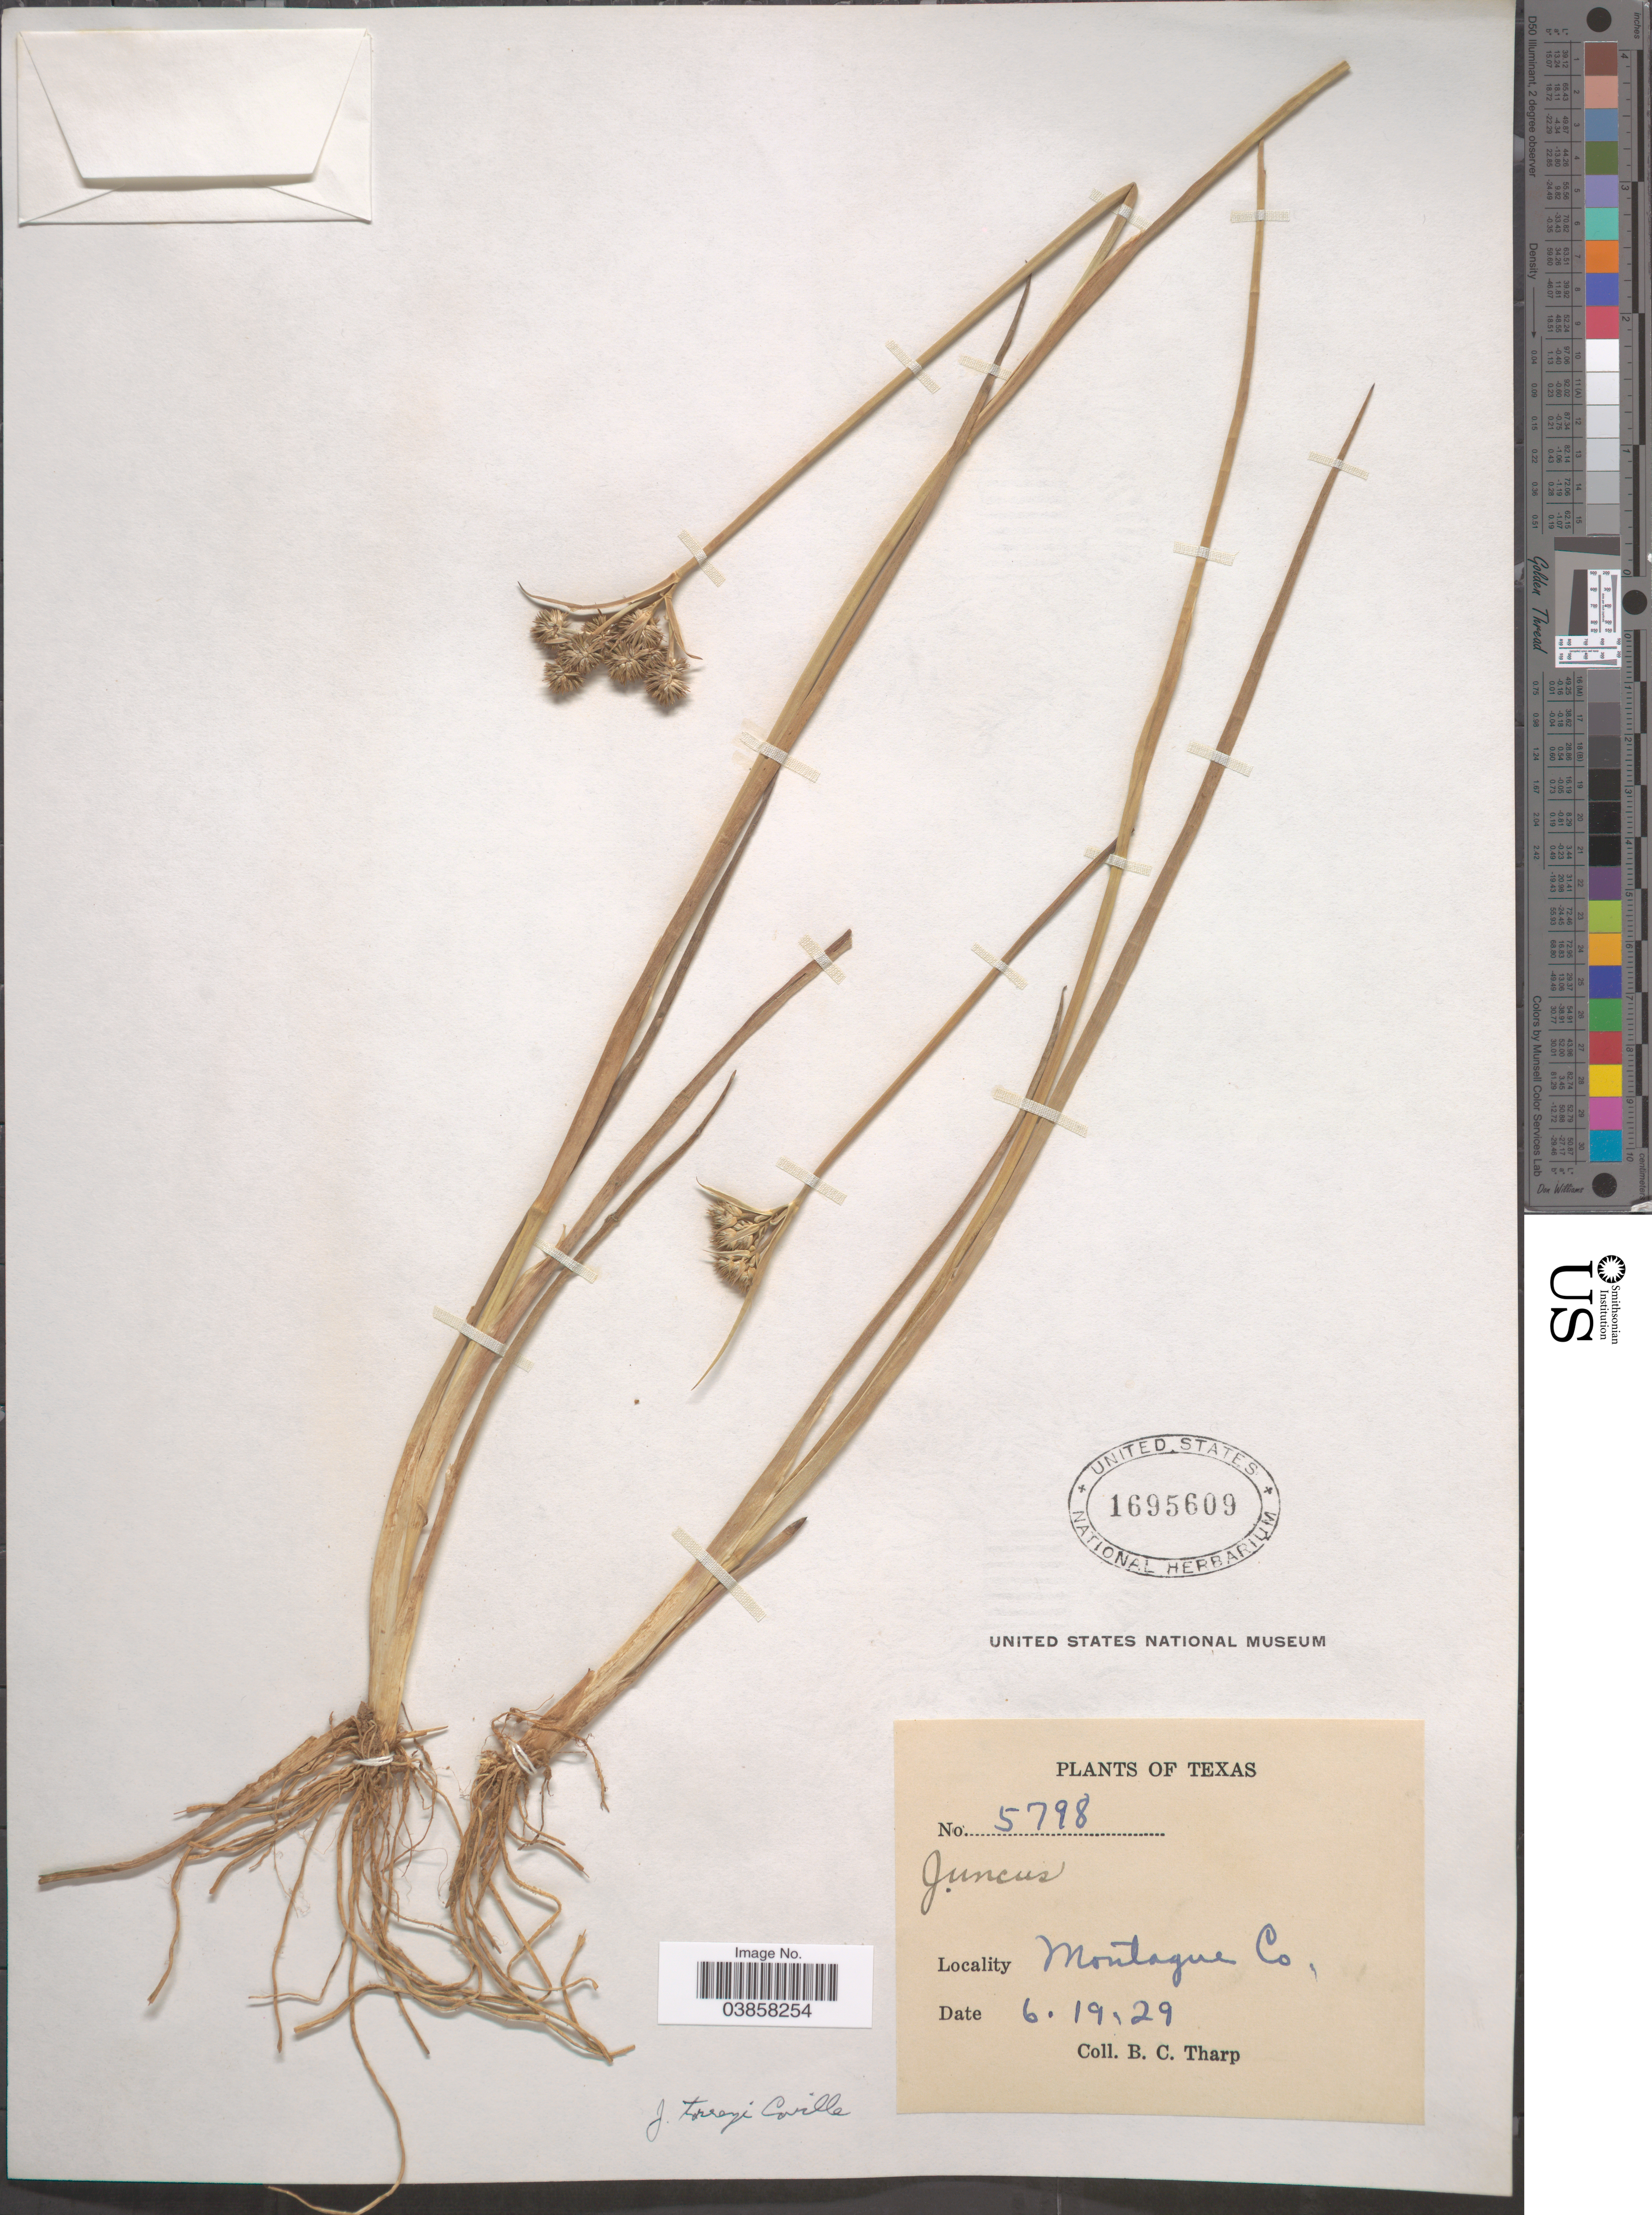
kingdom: Plantae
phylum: Tracheophyta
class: Liliopsida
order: Poales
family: Juncaceae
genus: Juncus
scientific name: Juncus torreyi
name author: Coville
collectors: B. C. Tharp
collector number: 5798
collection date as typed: Transcribed d/m/y: 19/6/29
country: United States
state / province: Texas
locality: Montague Co.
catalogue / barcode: US 1695609